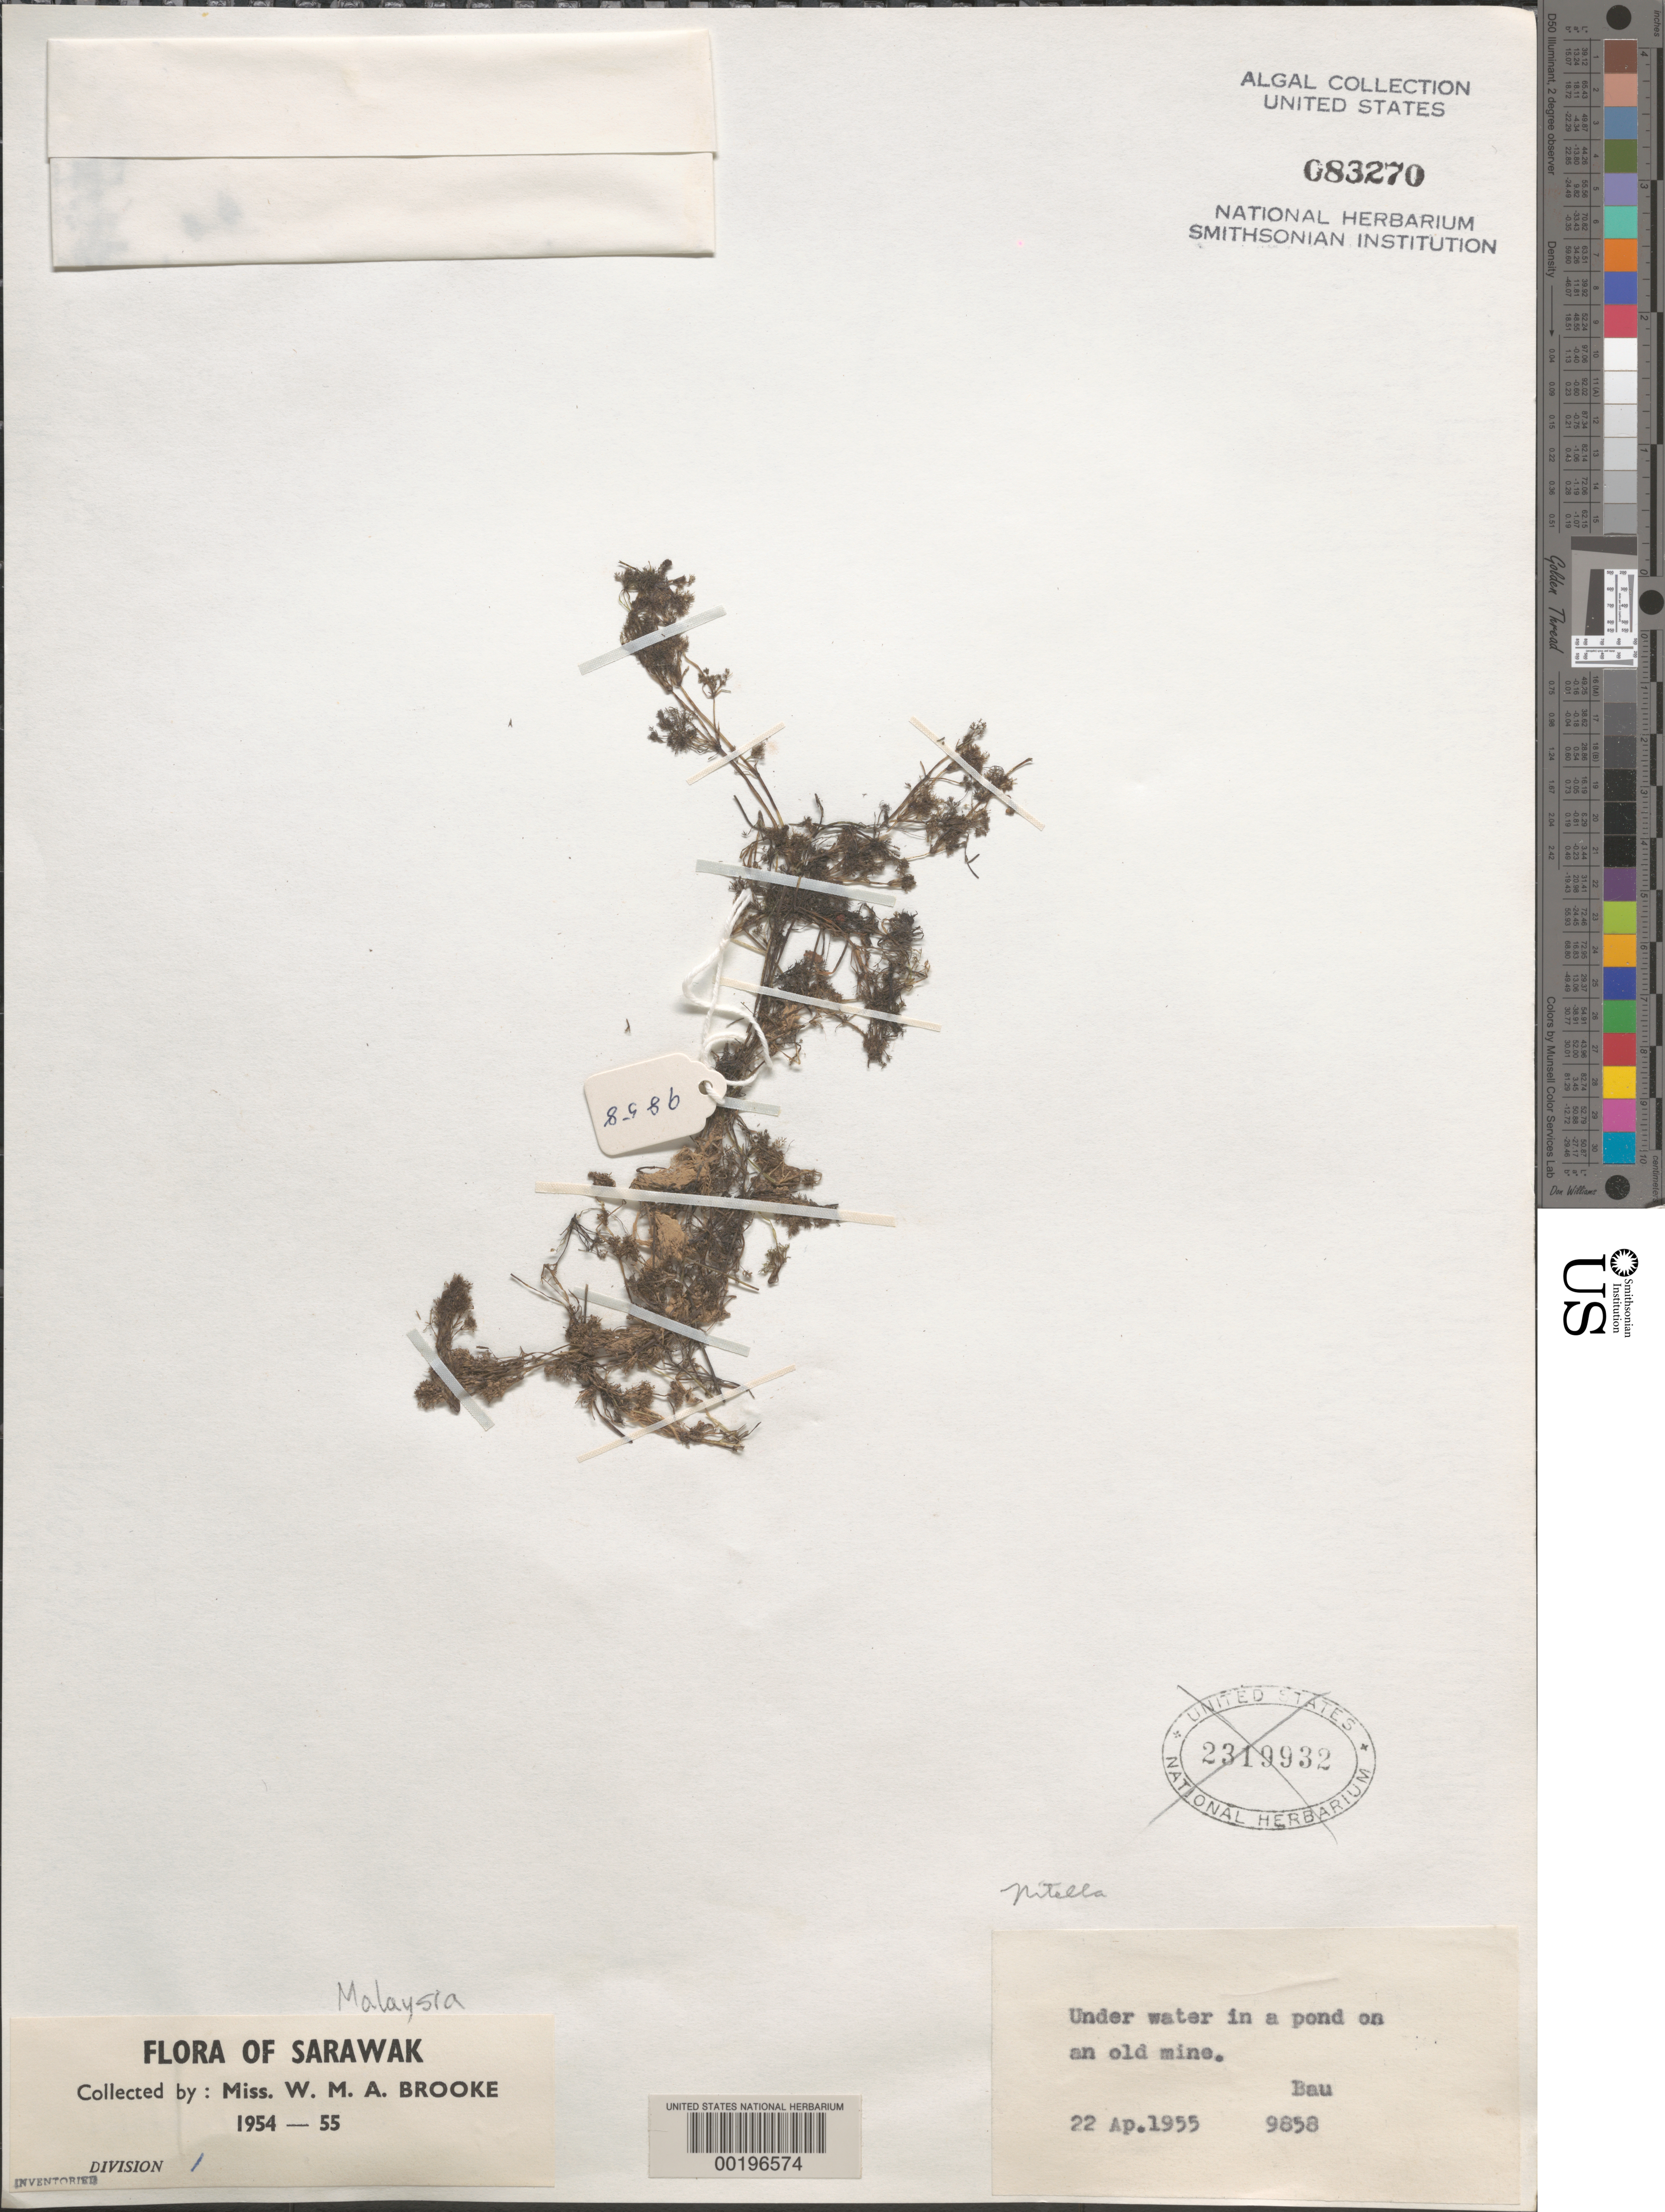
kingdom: Plantae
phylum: Charophyta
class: Charophyceae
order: Charales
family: Characeae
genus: Nitella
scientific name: Nitella sp.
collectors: W. Brooke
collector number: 9858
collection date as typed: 22 Apr 1955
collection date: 1955-04-22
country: Malaysia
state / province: Sarawak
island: Borneo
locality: Bau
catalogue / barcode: US 83270